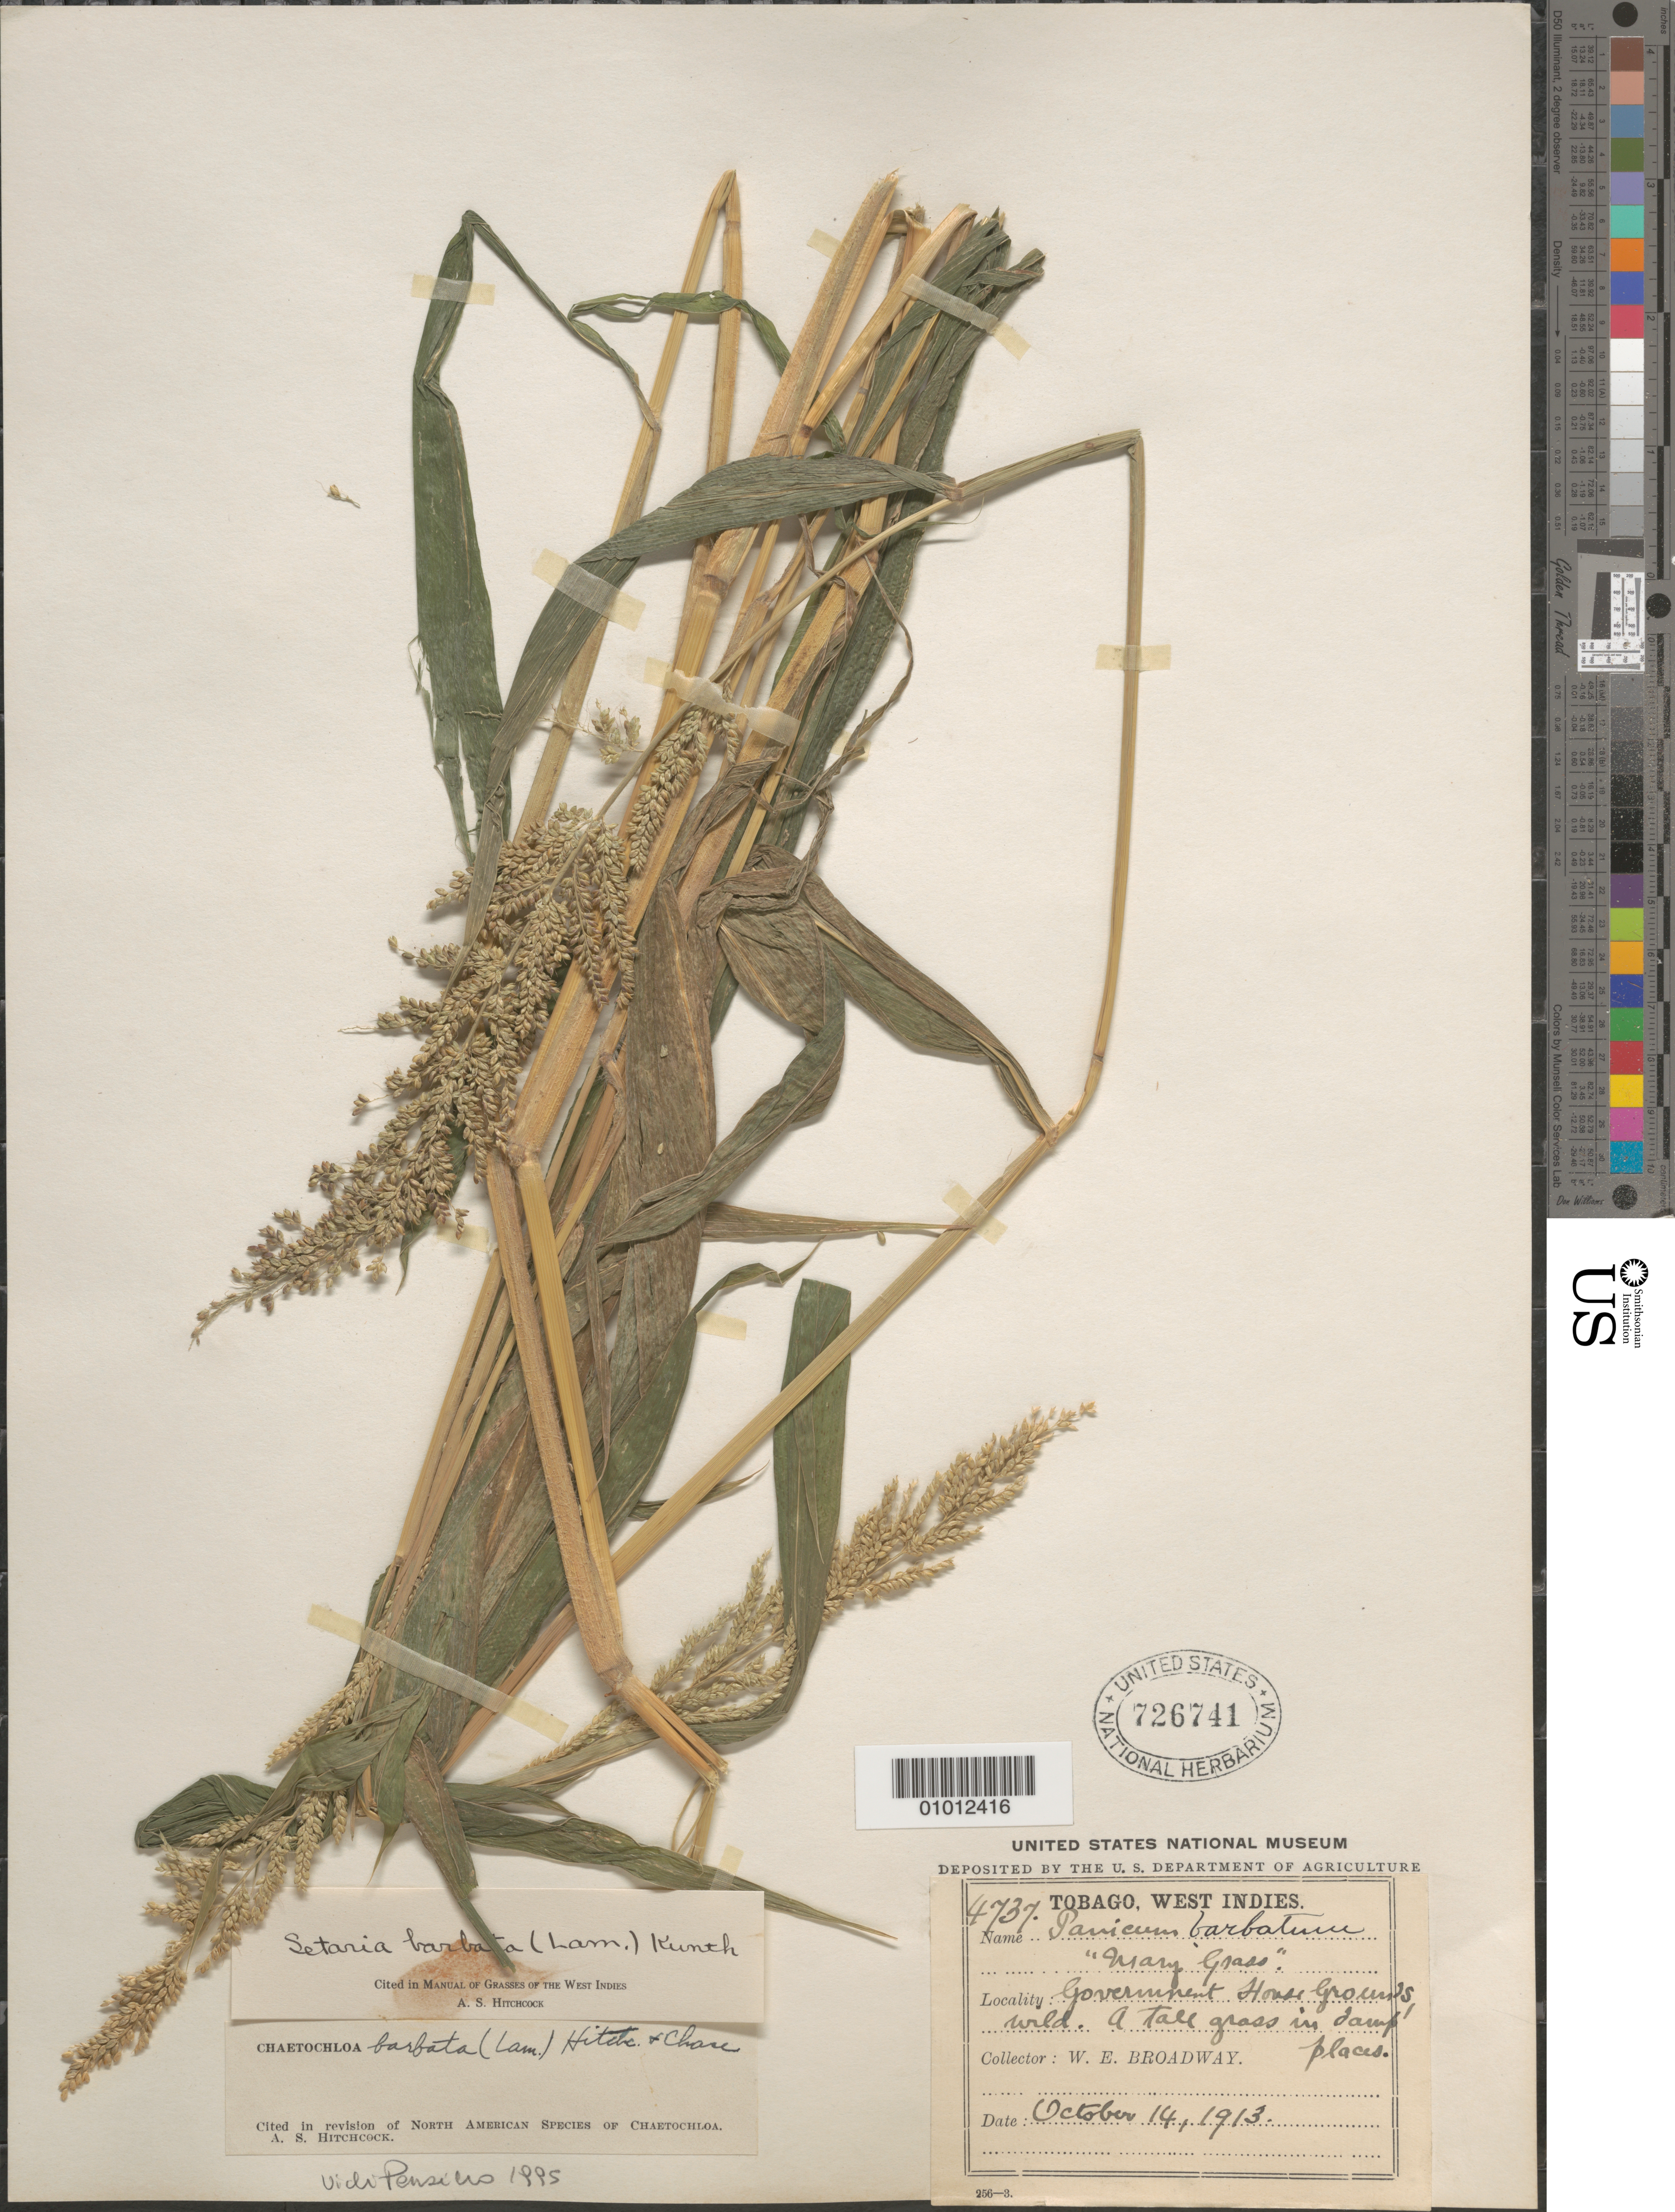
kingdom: Plantae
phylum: Tracheophyta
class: Liliopsida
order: Poales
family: Poaceae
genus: Setaria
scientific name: Setaria barbata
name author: (Lam.) Kunth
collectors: W. E. Broadway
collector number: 4737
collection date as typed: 14 Oct 1913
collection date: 1913-10-14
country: Trinidad and Tobago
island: Tobago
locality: Government House Grounds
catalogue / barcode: US 726741